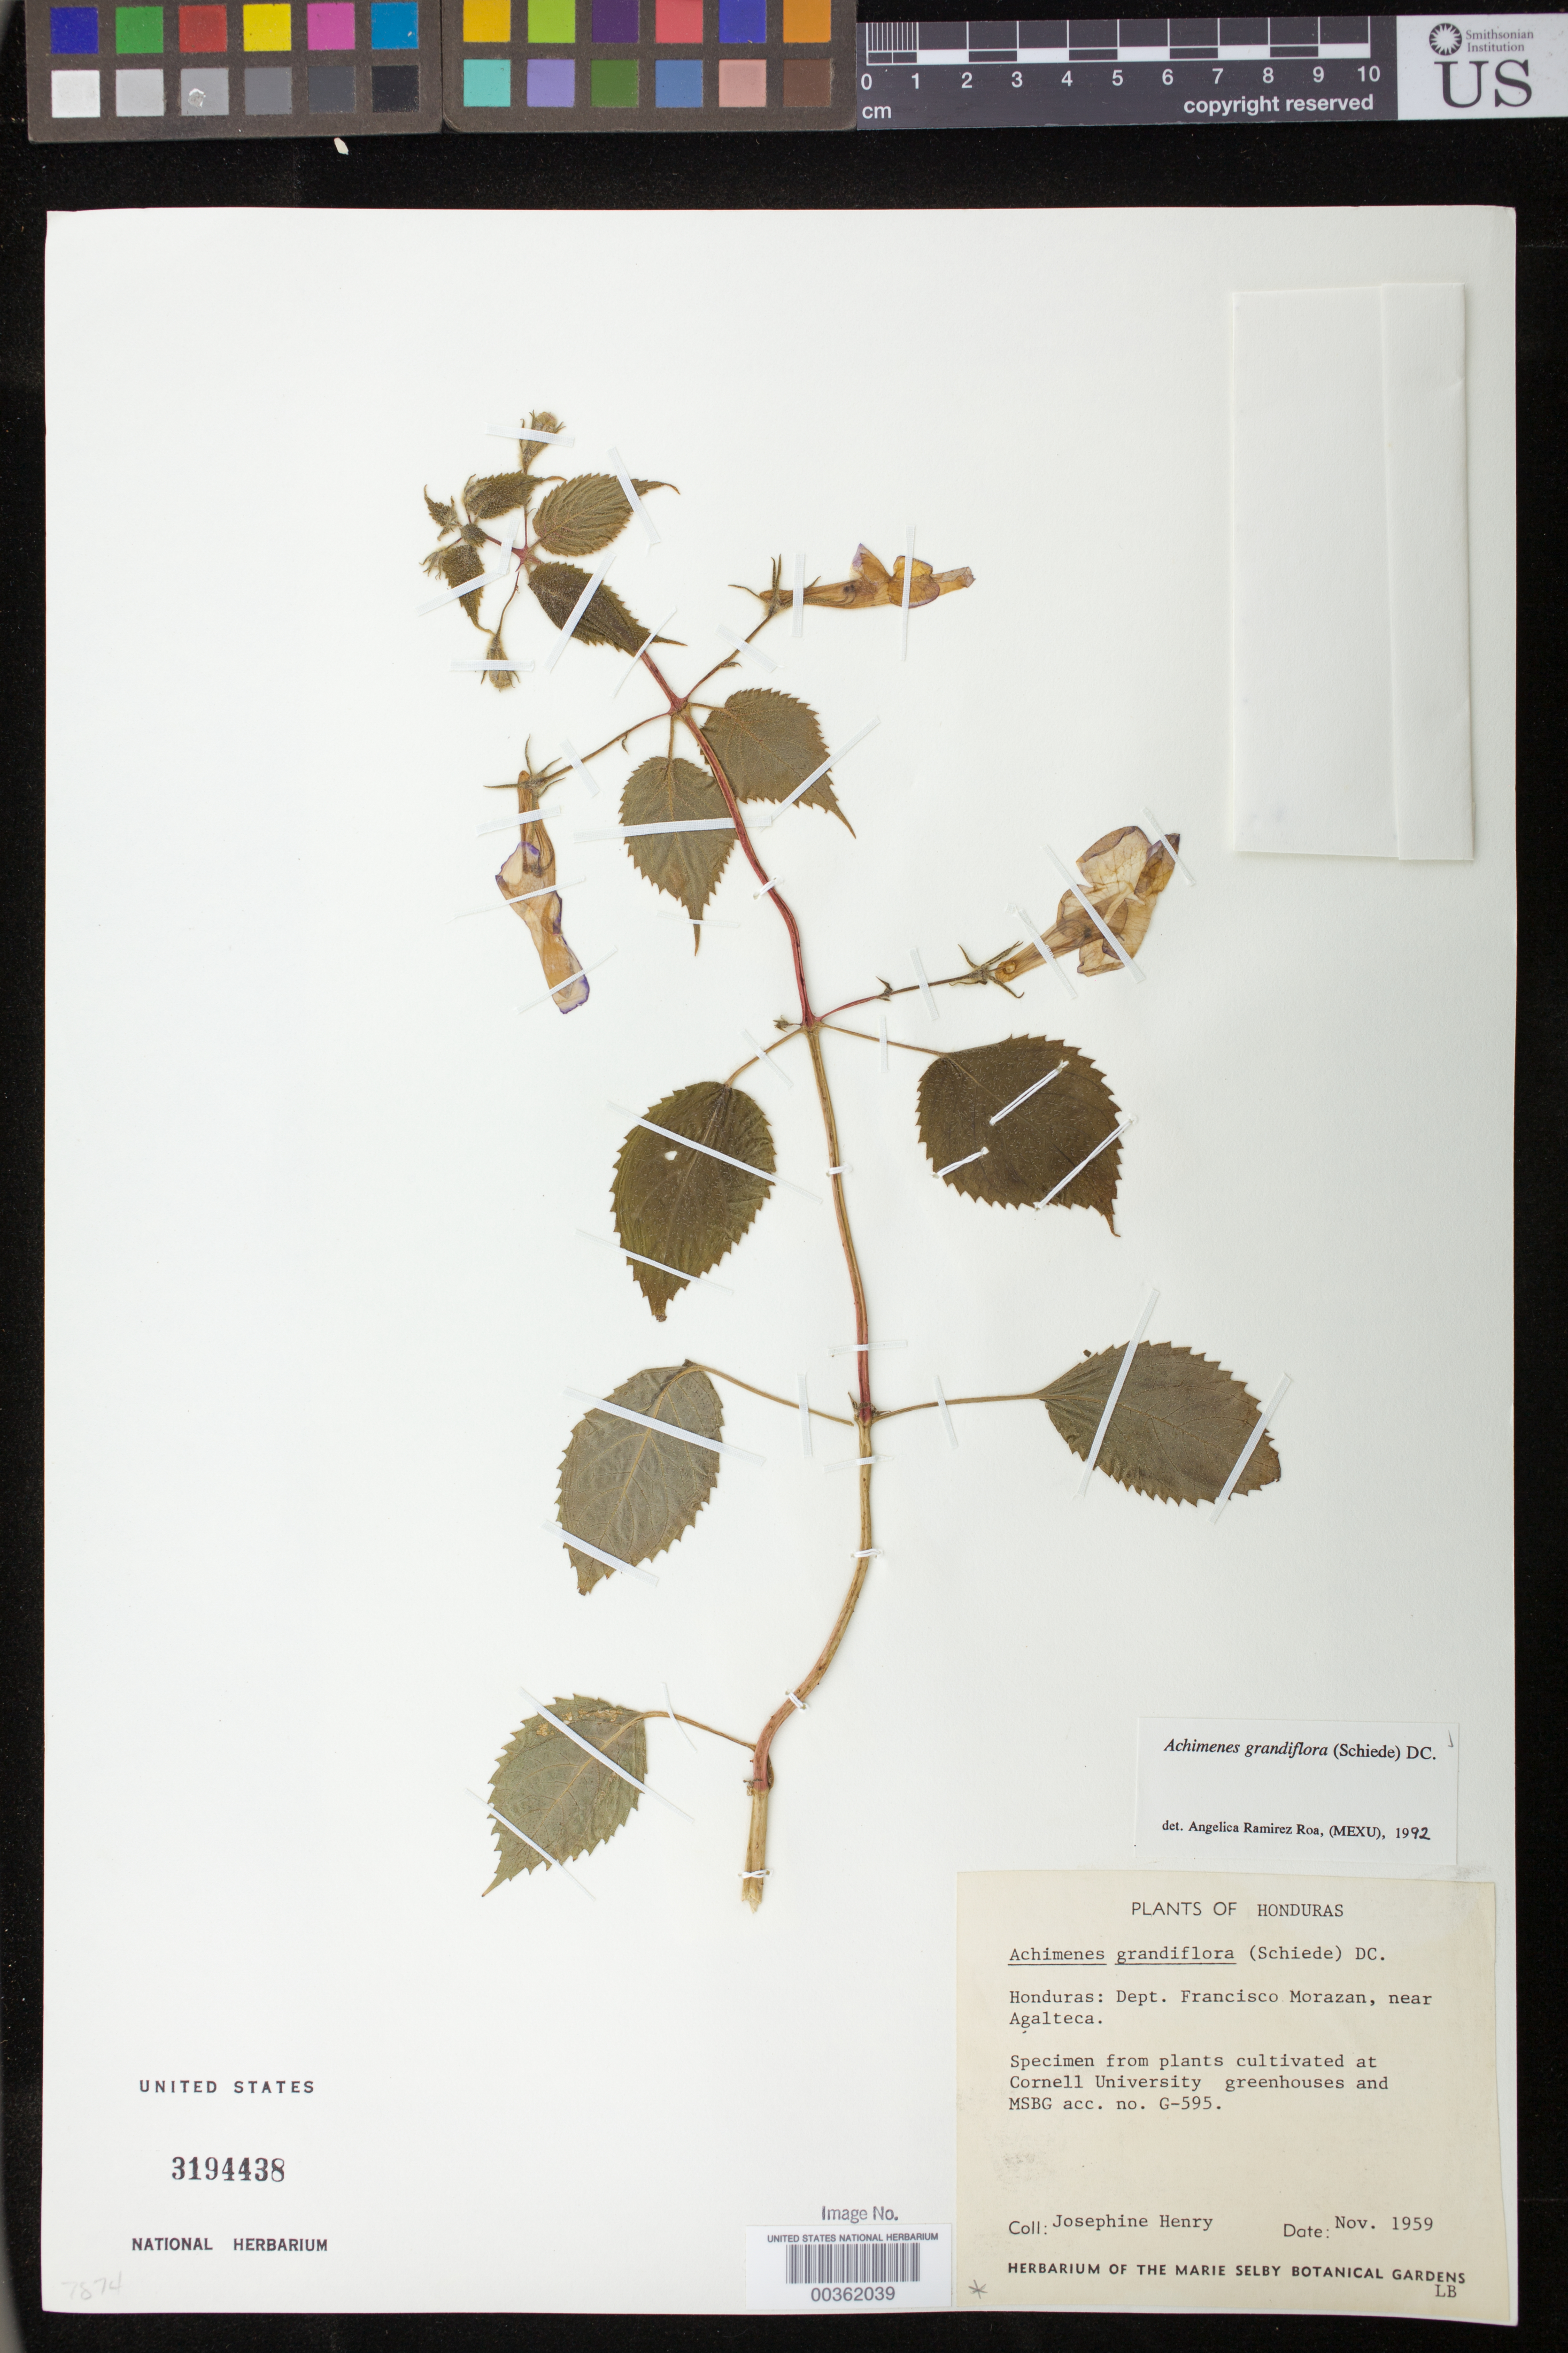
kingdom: Plantae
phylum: Tracheophyta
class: Magnoliopsida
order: Lamiales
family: Gesneriaceae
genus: Achimenes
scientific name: Achimenes grandiflora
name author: (Schiede) DC.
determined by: Skog, Laurence E.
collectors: J. Henry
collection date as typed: Nov 1959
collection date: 1959-11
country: Honduras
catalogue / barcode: US 3194438